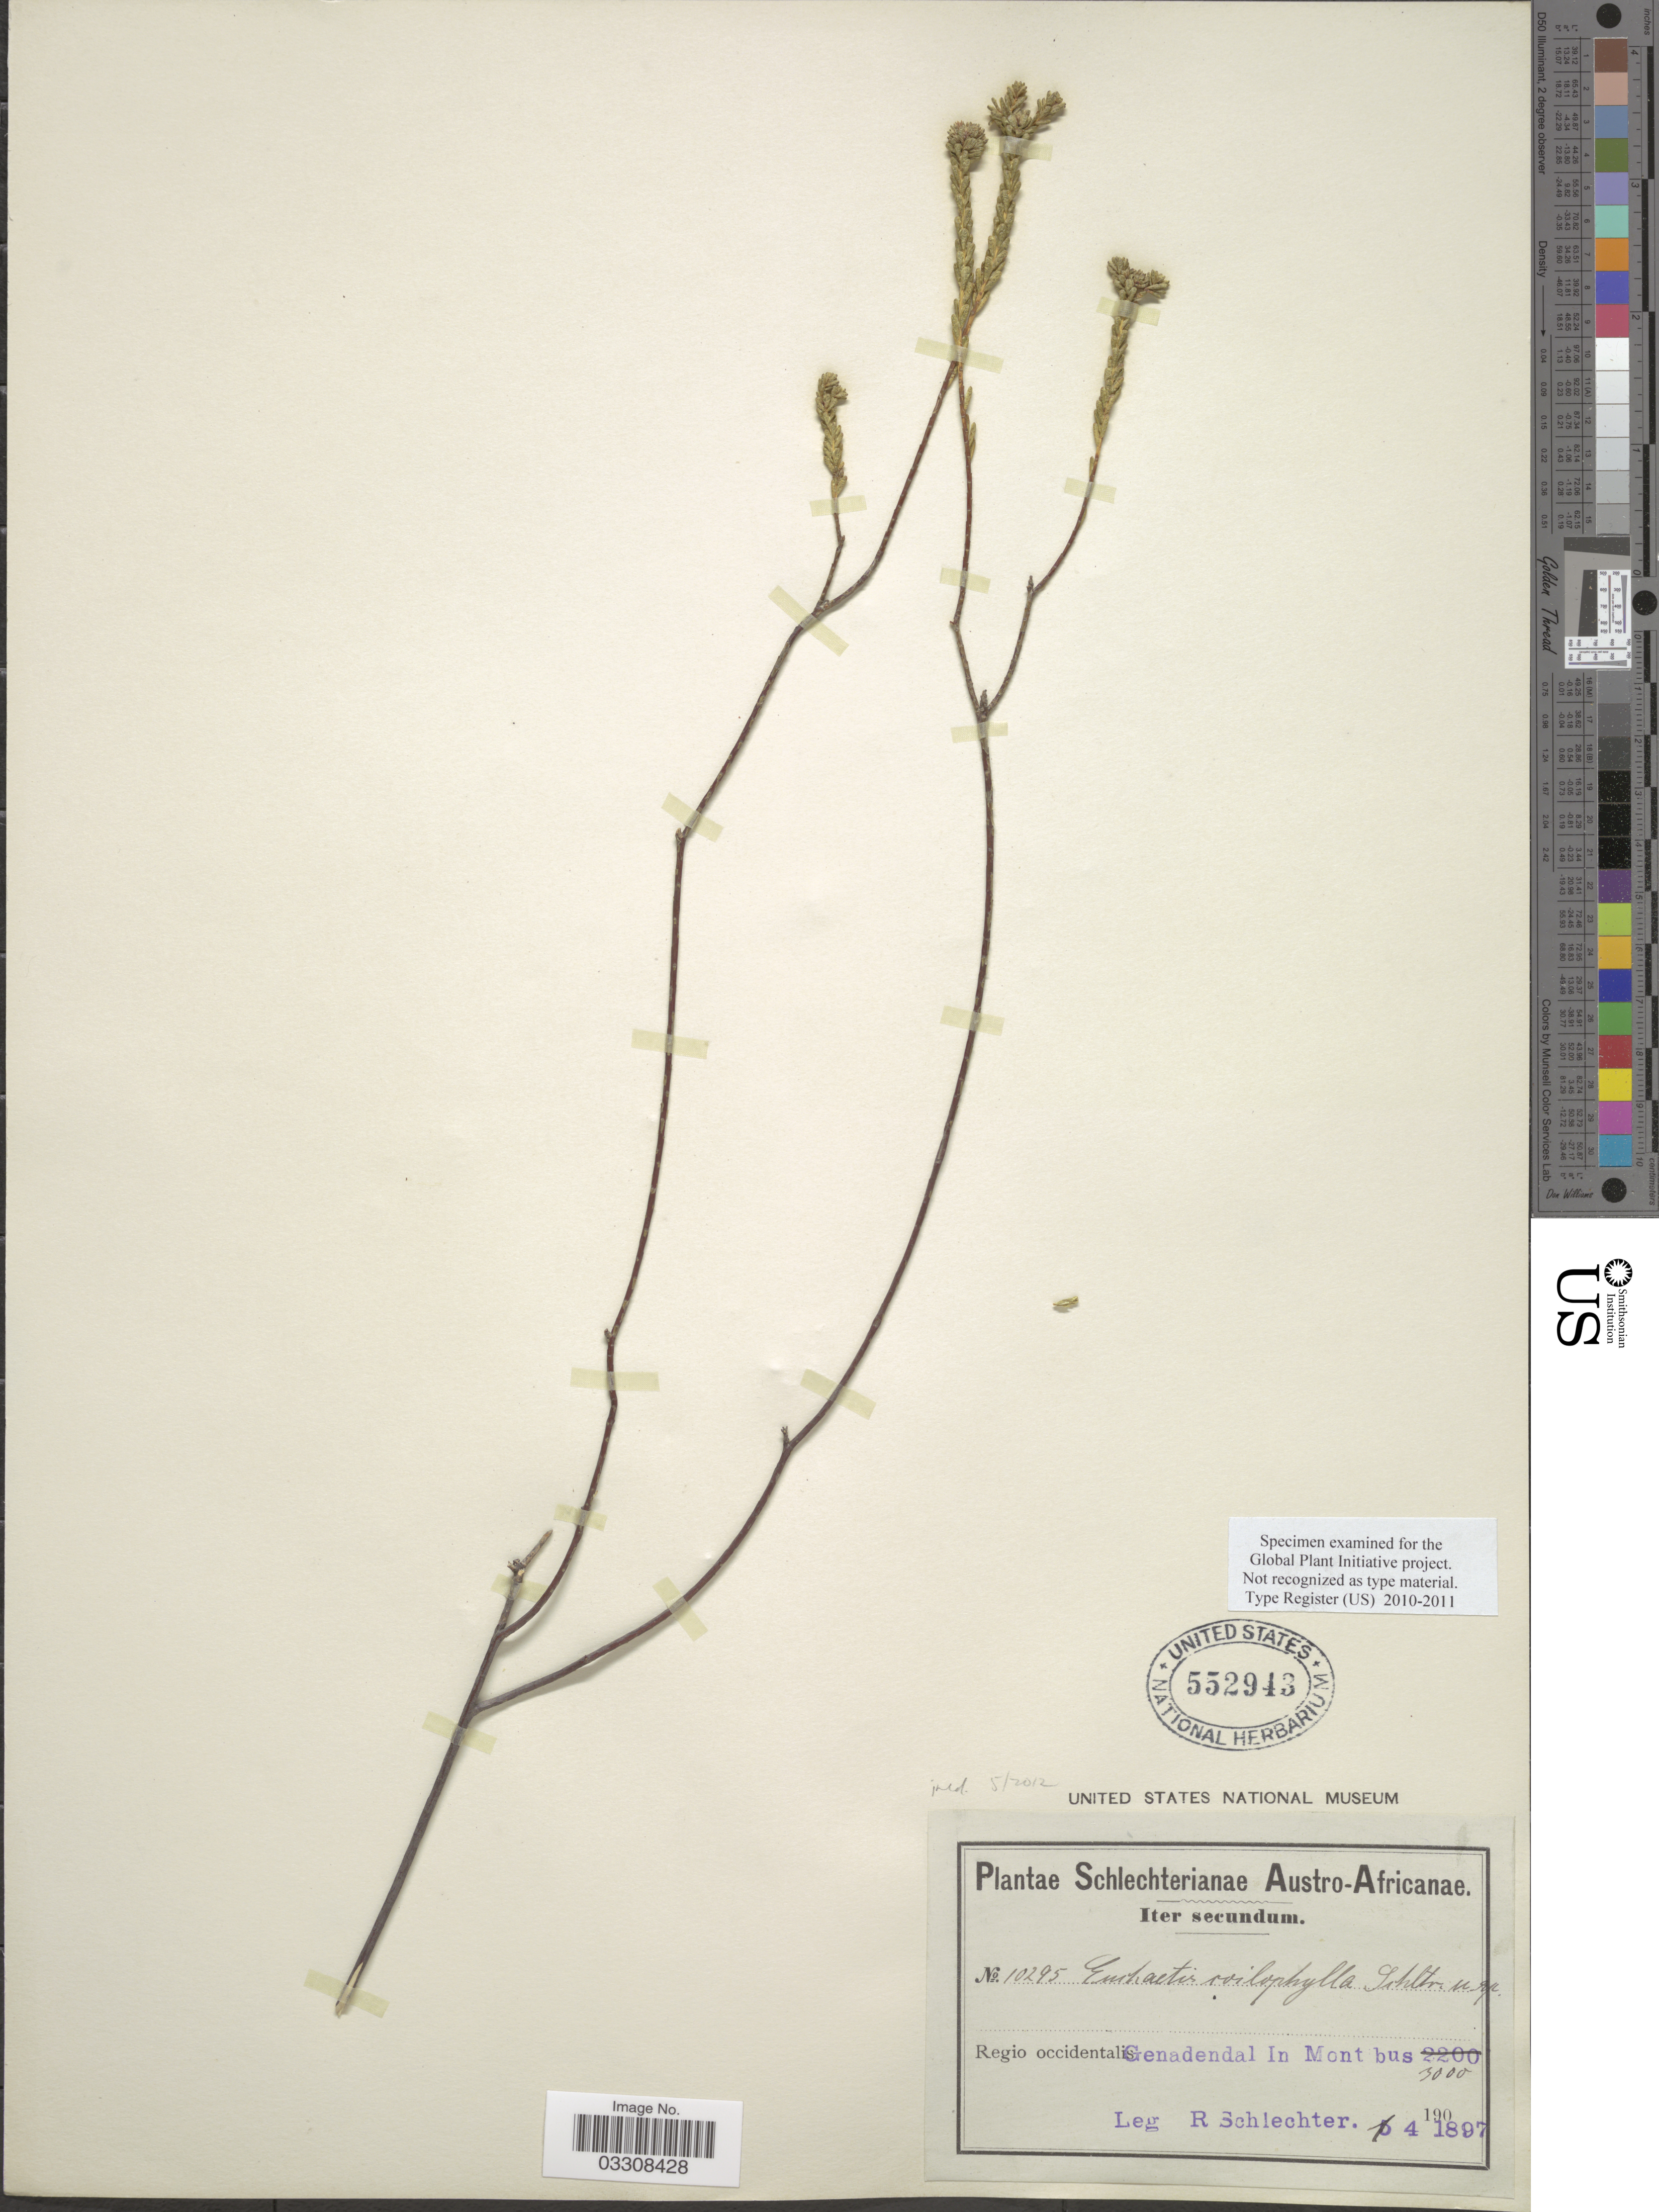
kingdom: Plantae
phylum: Tracheophyta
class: Magnoliopsida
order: Sapindales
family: Rutaceae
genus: Euchaetis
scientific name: Euchaetis diosmoides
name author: (Schltr.) I. Williams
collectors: F. R. R. Schlechter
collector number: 10295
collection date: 1897-04-01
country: South Africa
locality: Austro-Africanae. Regio occidentalis Genadendal In Mont bus.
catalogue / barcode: US 552943